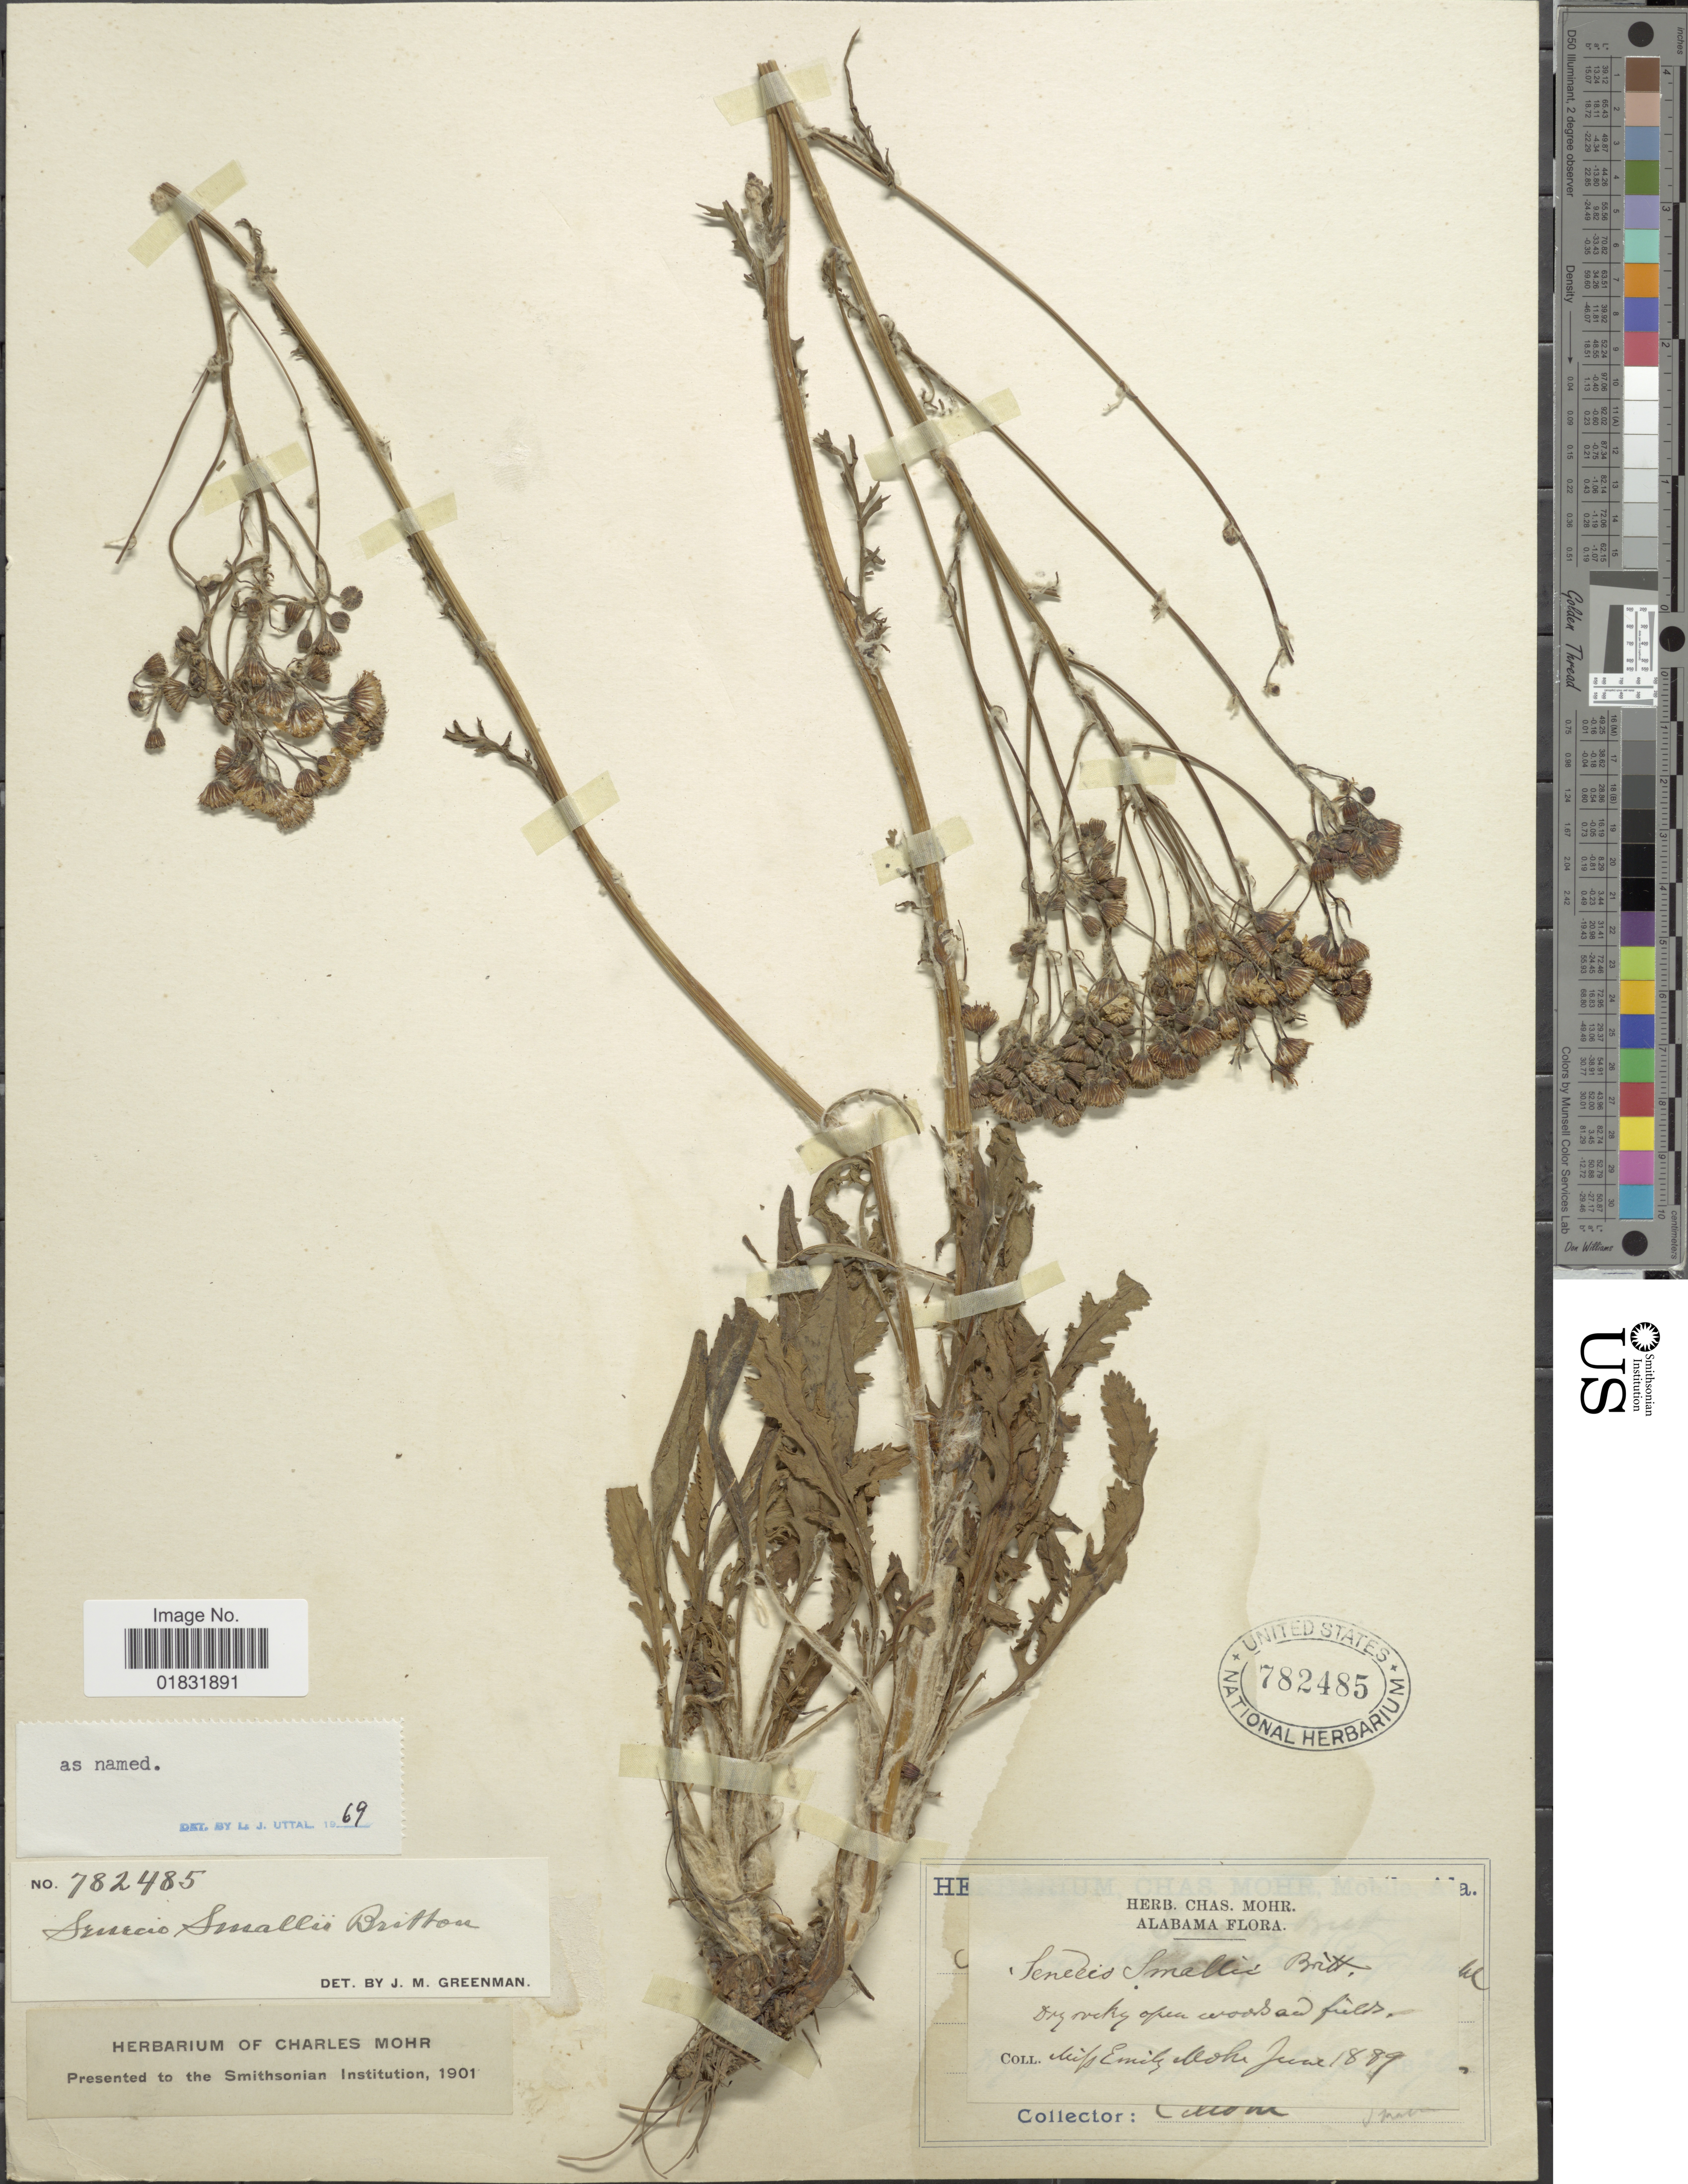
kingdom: Plantae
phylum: Tracheophyta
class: Magnoliopsida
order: Asterales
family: Asteraceae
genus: Packera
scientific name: Packera smallii Britton comb ined.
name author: Britton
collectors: E. Mohr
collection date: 1889-06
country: United States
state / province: Alabama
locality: Dry rocky open woods and fields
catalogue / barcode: US 782485